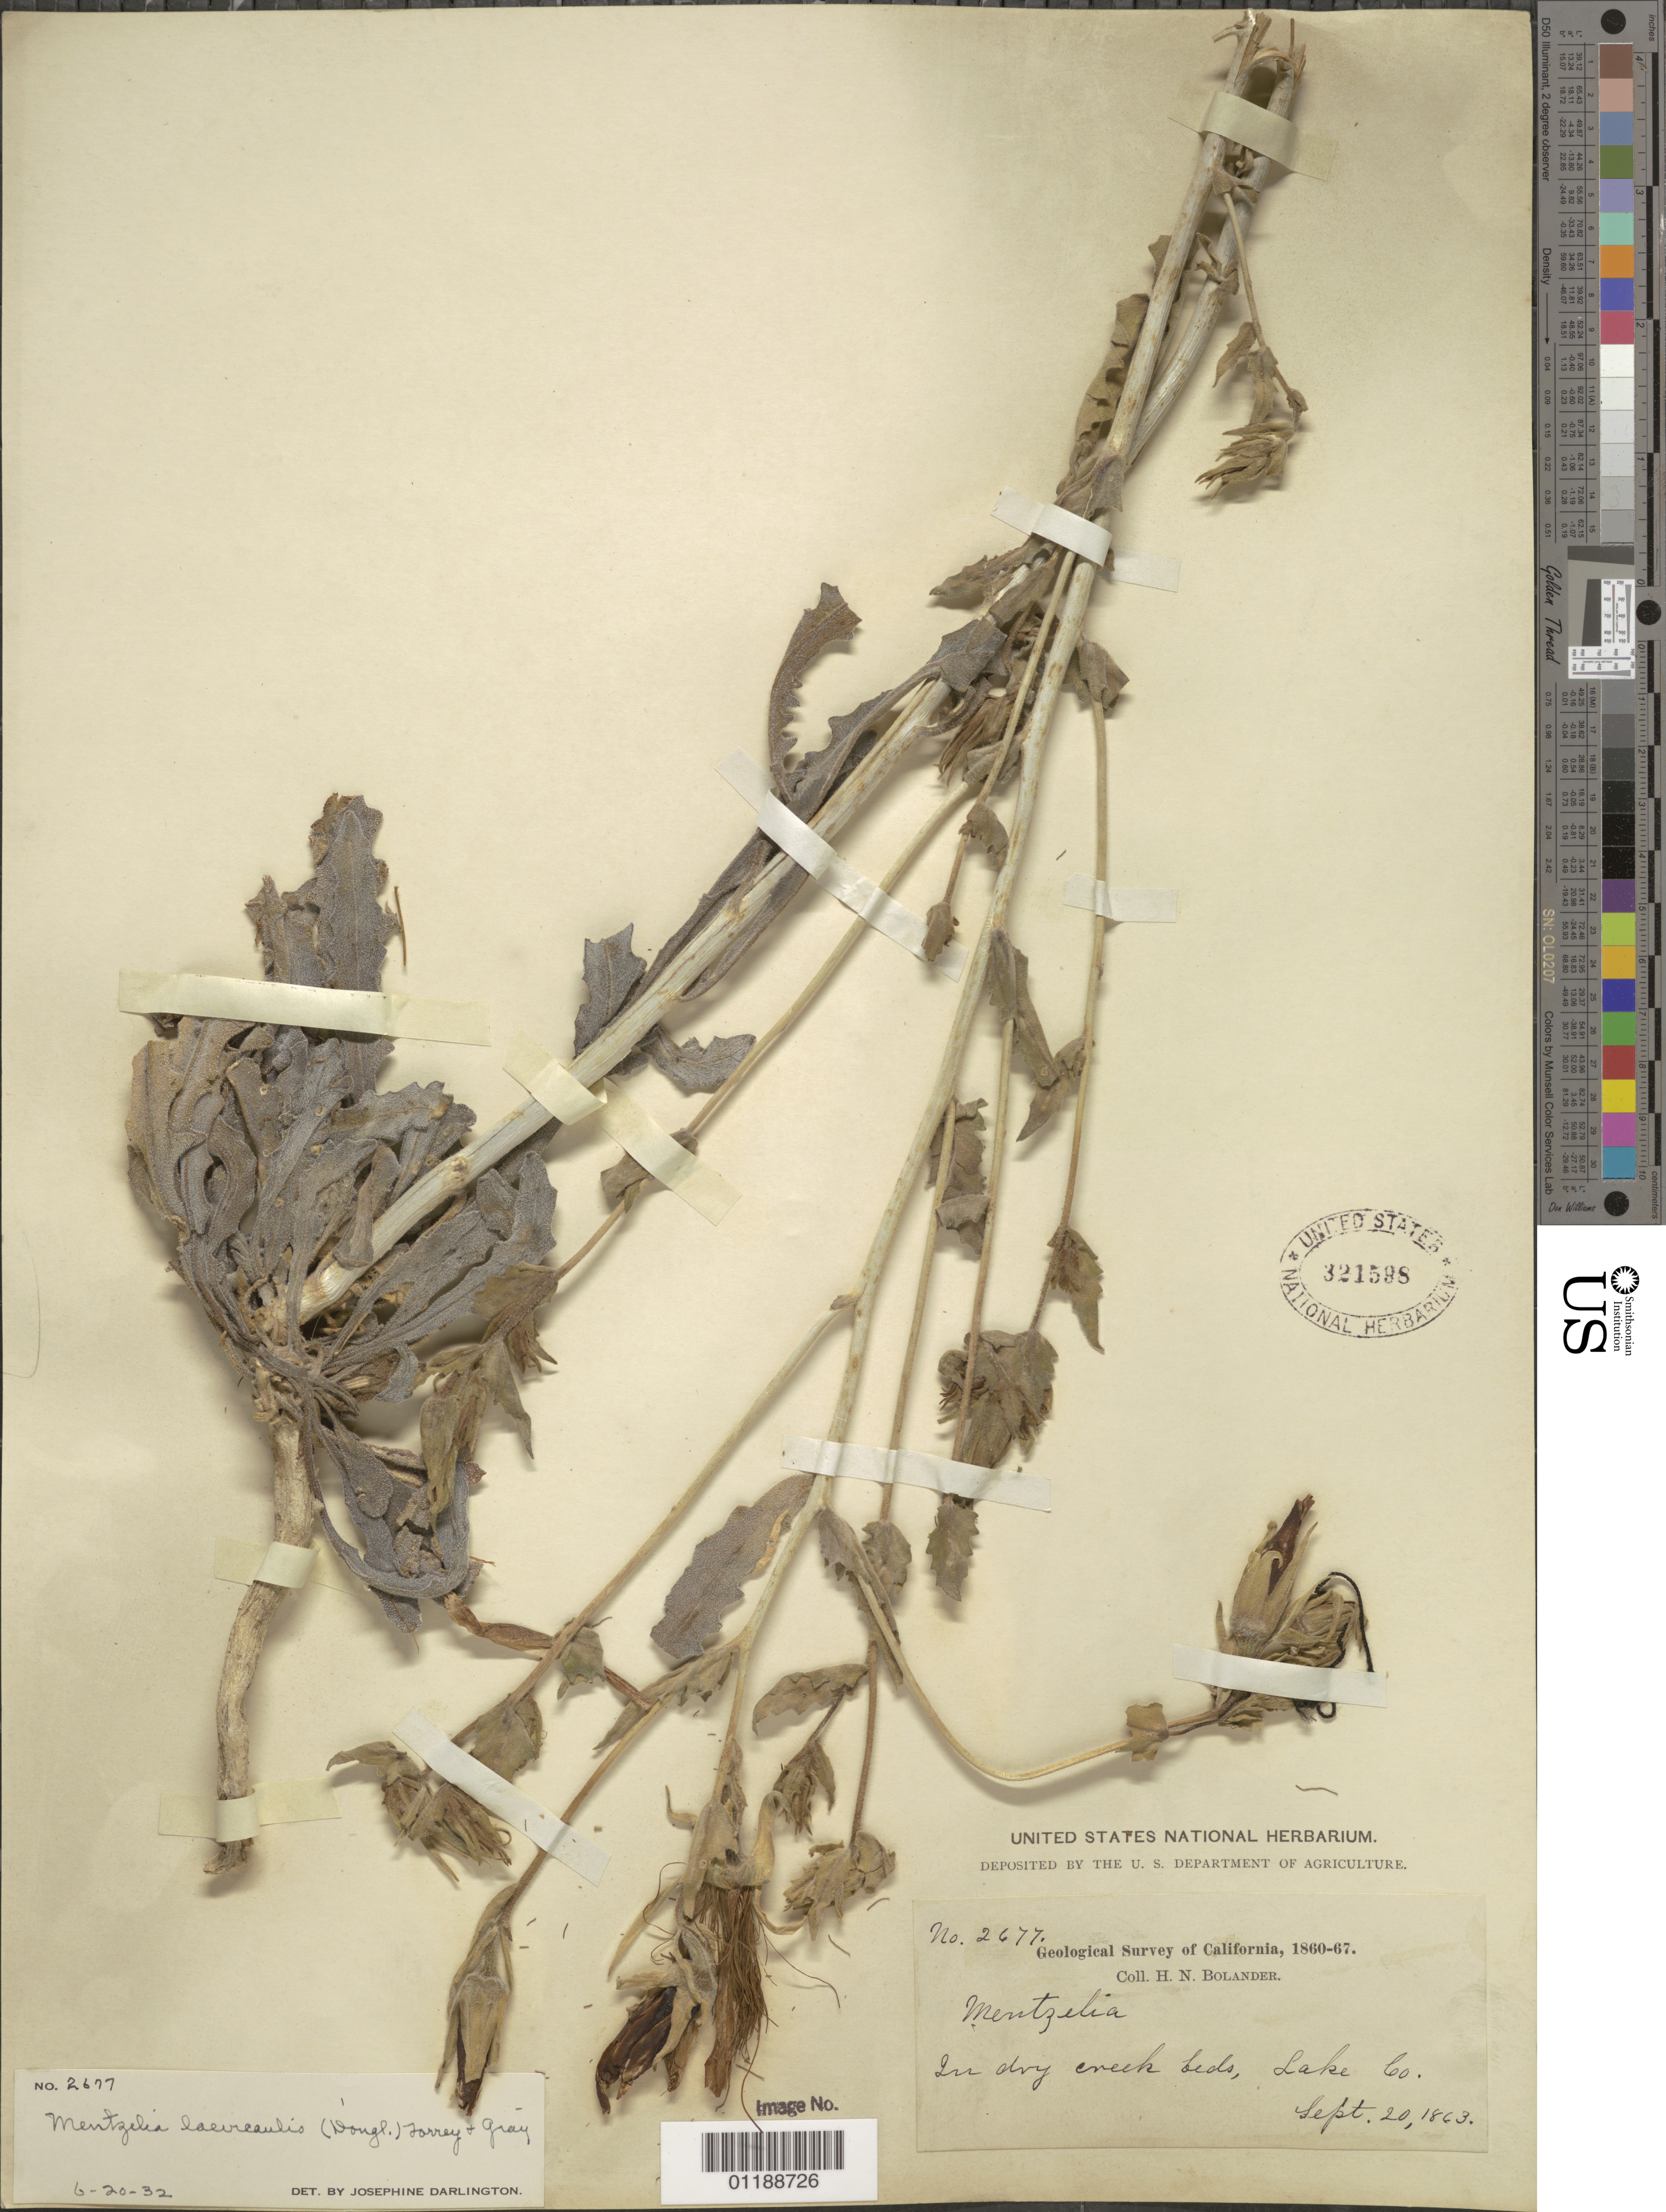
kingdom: Plantae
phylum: Tracheophyta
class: Magnoliopsida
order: Cornales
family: Loasaceae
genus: Mentzelia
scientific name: Mentzelia laevicaulis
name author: (Douglas ex Hook.) Torr. & A. Gray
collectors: H. Bolander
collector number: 2677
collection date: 1863-09-20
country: United States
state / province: California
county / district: Lake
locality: In dry Creek beds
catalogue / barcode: US 321598